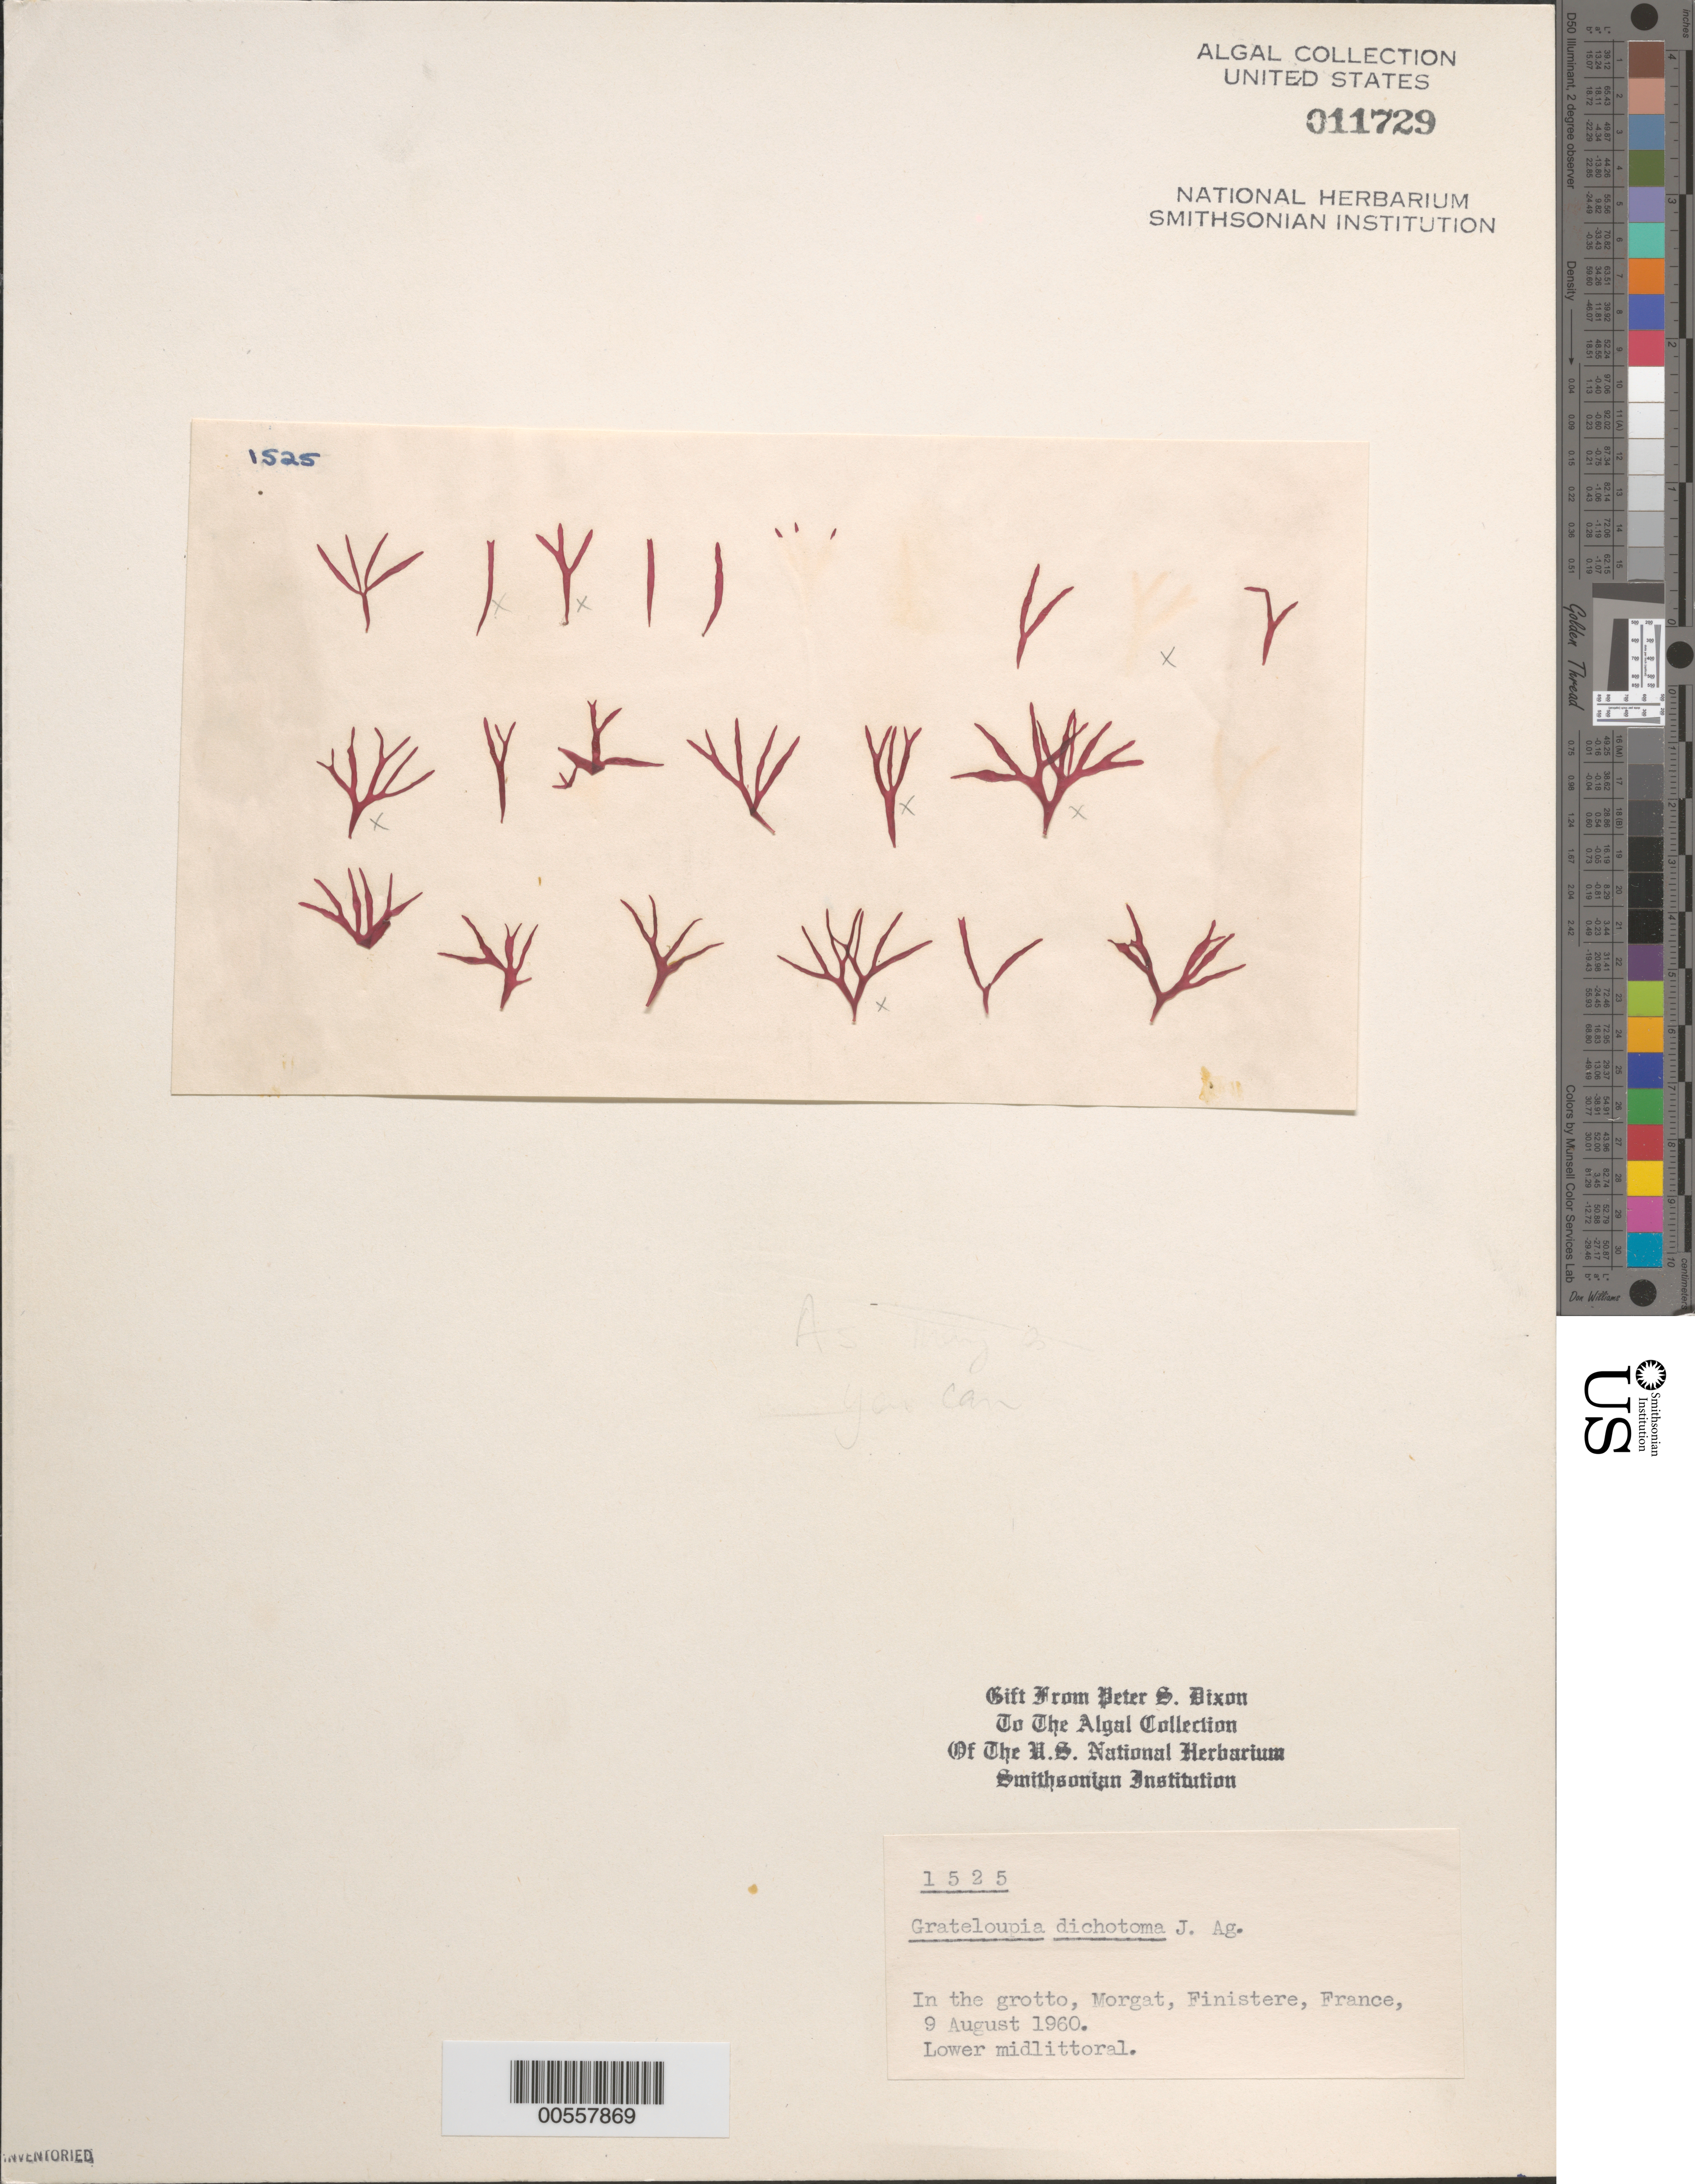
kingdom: Plantae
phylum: Rhodophyta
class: Florideophyceae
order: Halymeniales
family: Halymeniaceae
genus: Dermocorynus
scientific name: Dermocorynus dichotomus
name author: (J. Agardh) Gargiulo et al.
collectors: P. S. Dixon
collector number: PSD 1525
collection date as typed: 09 Aug 1960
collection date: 1960-08-09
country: France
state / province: Bretagne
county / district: Finistère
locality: Morgat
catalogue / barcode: US 11729